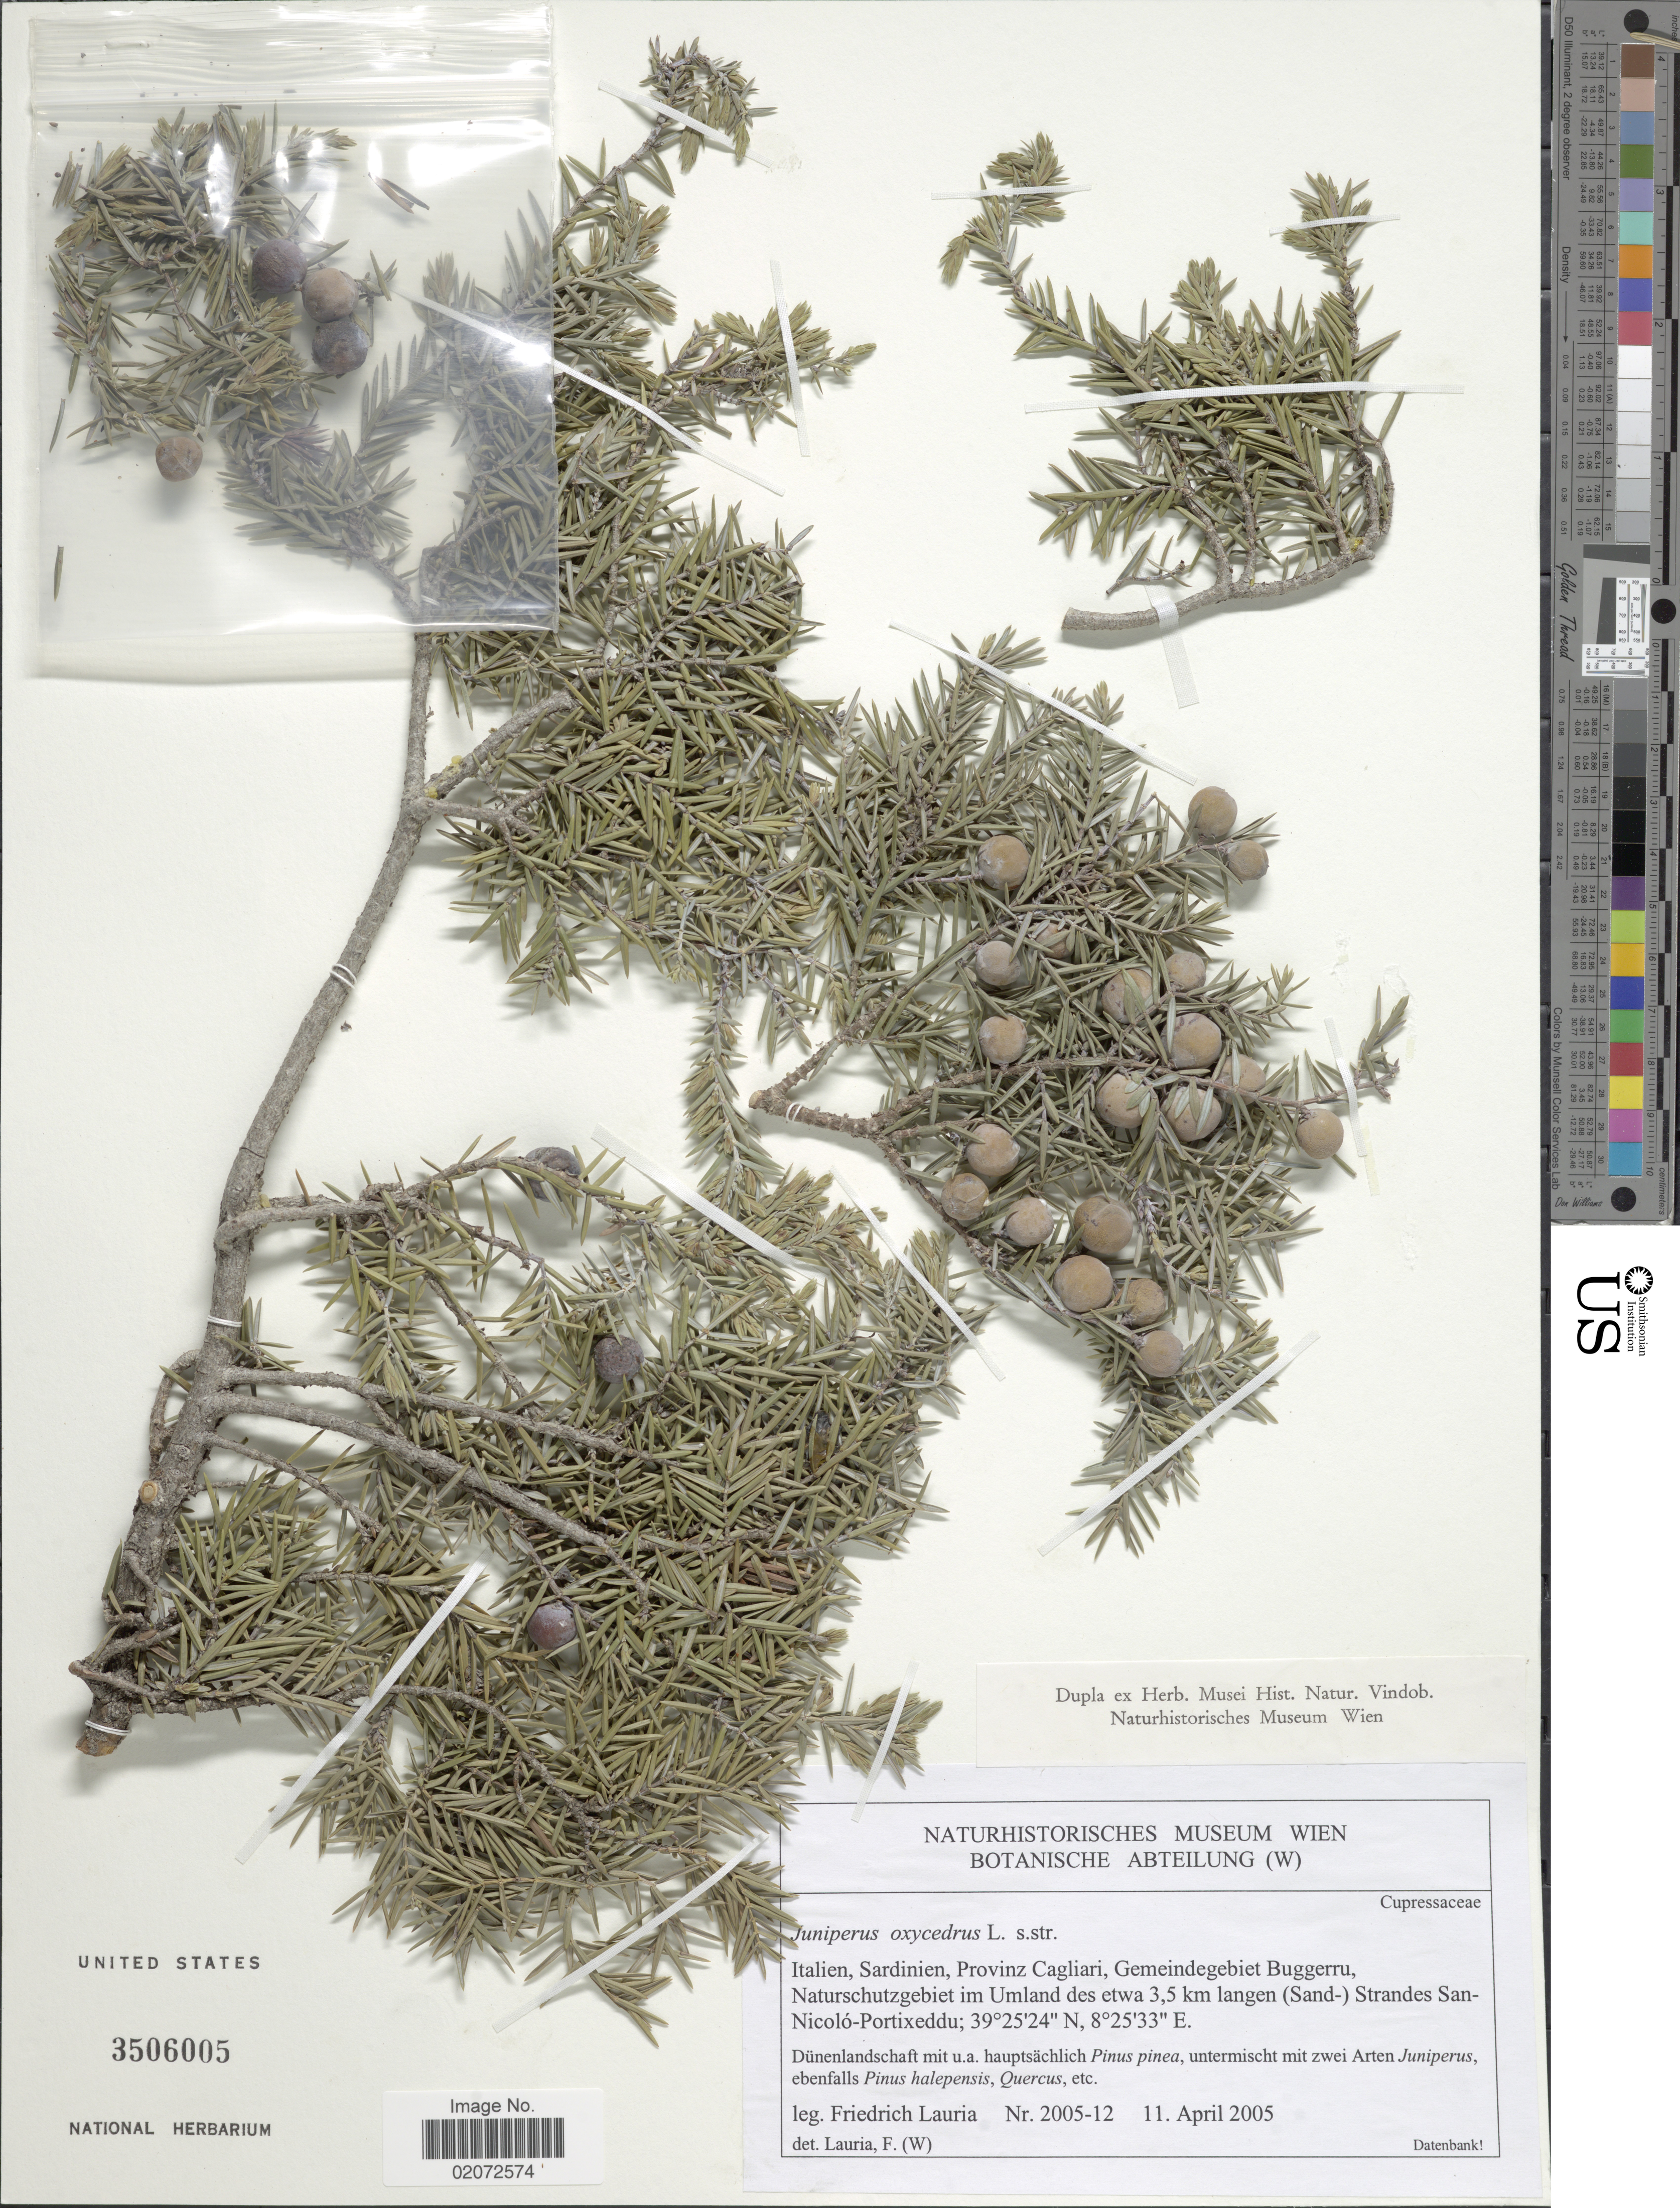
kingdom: Plantae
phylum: Tracheophyta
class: Pinopsida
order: Pinales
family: Cupressaceae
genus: Juniperus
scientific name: Juniperus oxycedrus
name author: L.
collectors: F. Lauria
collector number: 2005-12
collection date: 2005-04-11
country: Italy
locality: Italien, Sardinien, Provinz Cagliari, Gemeindegebiet Buggerru, Naturschutzgebiet im Umland des etwa 3.5 km langen (Sand-) Strandes San-Nicolo-Portixeddu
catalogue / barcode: US 3506005